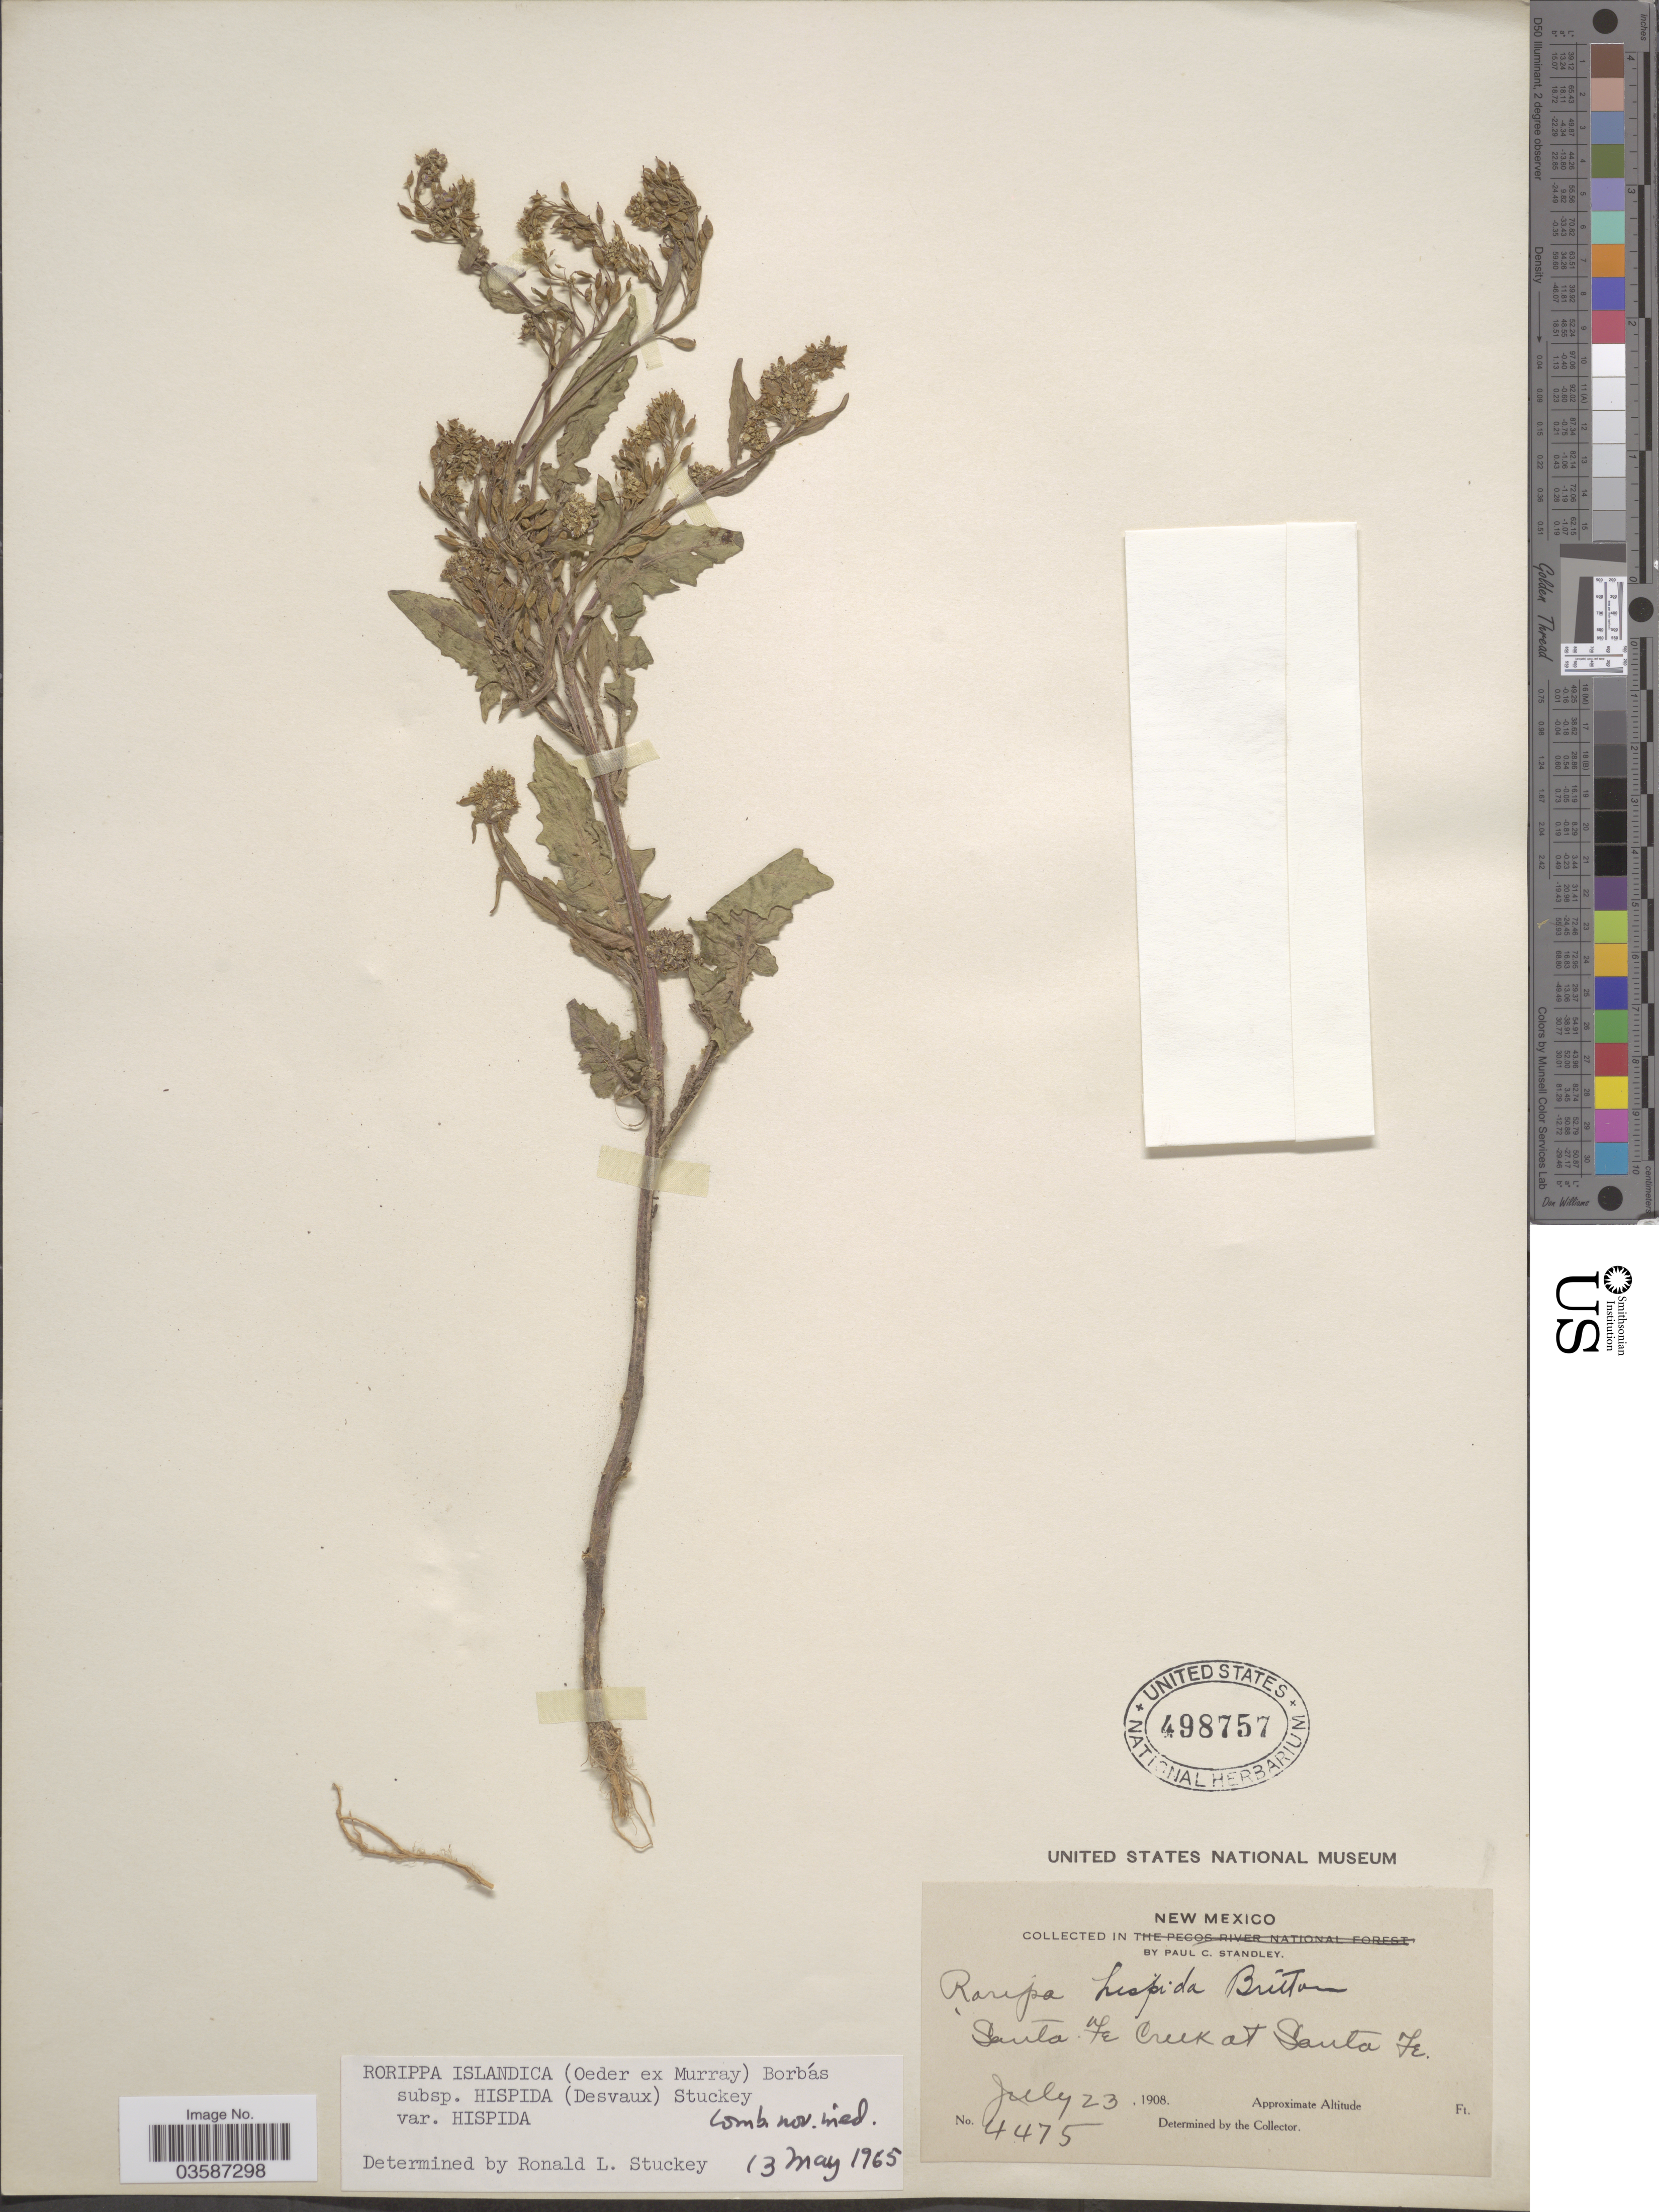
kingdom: Plantae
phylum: Tracheophyta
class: Magnoliopsida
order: Brassicales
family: Brassicaceae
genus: Rorippa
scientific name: Rorippa islandica var. hispida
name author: (Desv.) Butters & Abbe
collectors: P. C. Standley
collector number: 4475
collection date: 1908-07-23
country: United States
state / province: New Mexico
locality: Santa Fe Creek at Santa Fe.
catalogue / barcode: US 498757